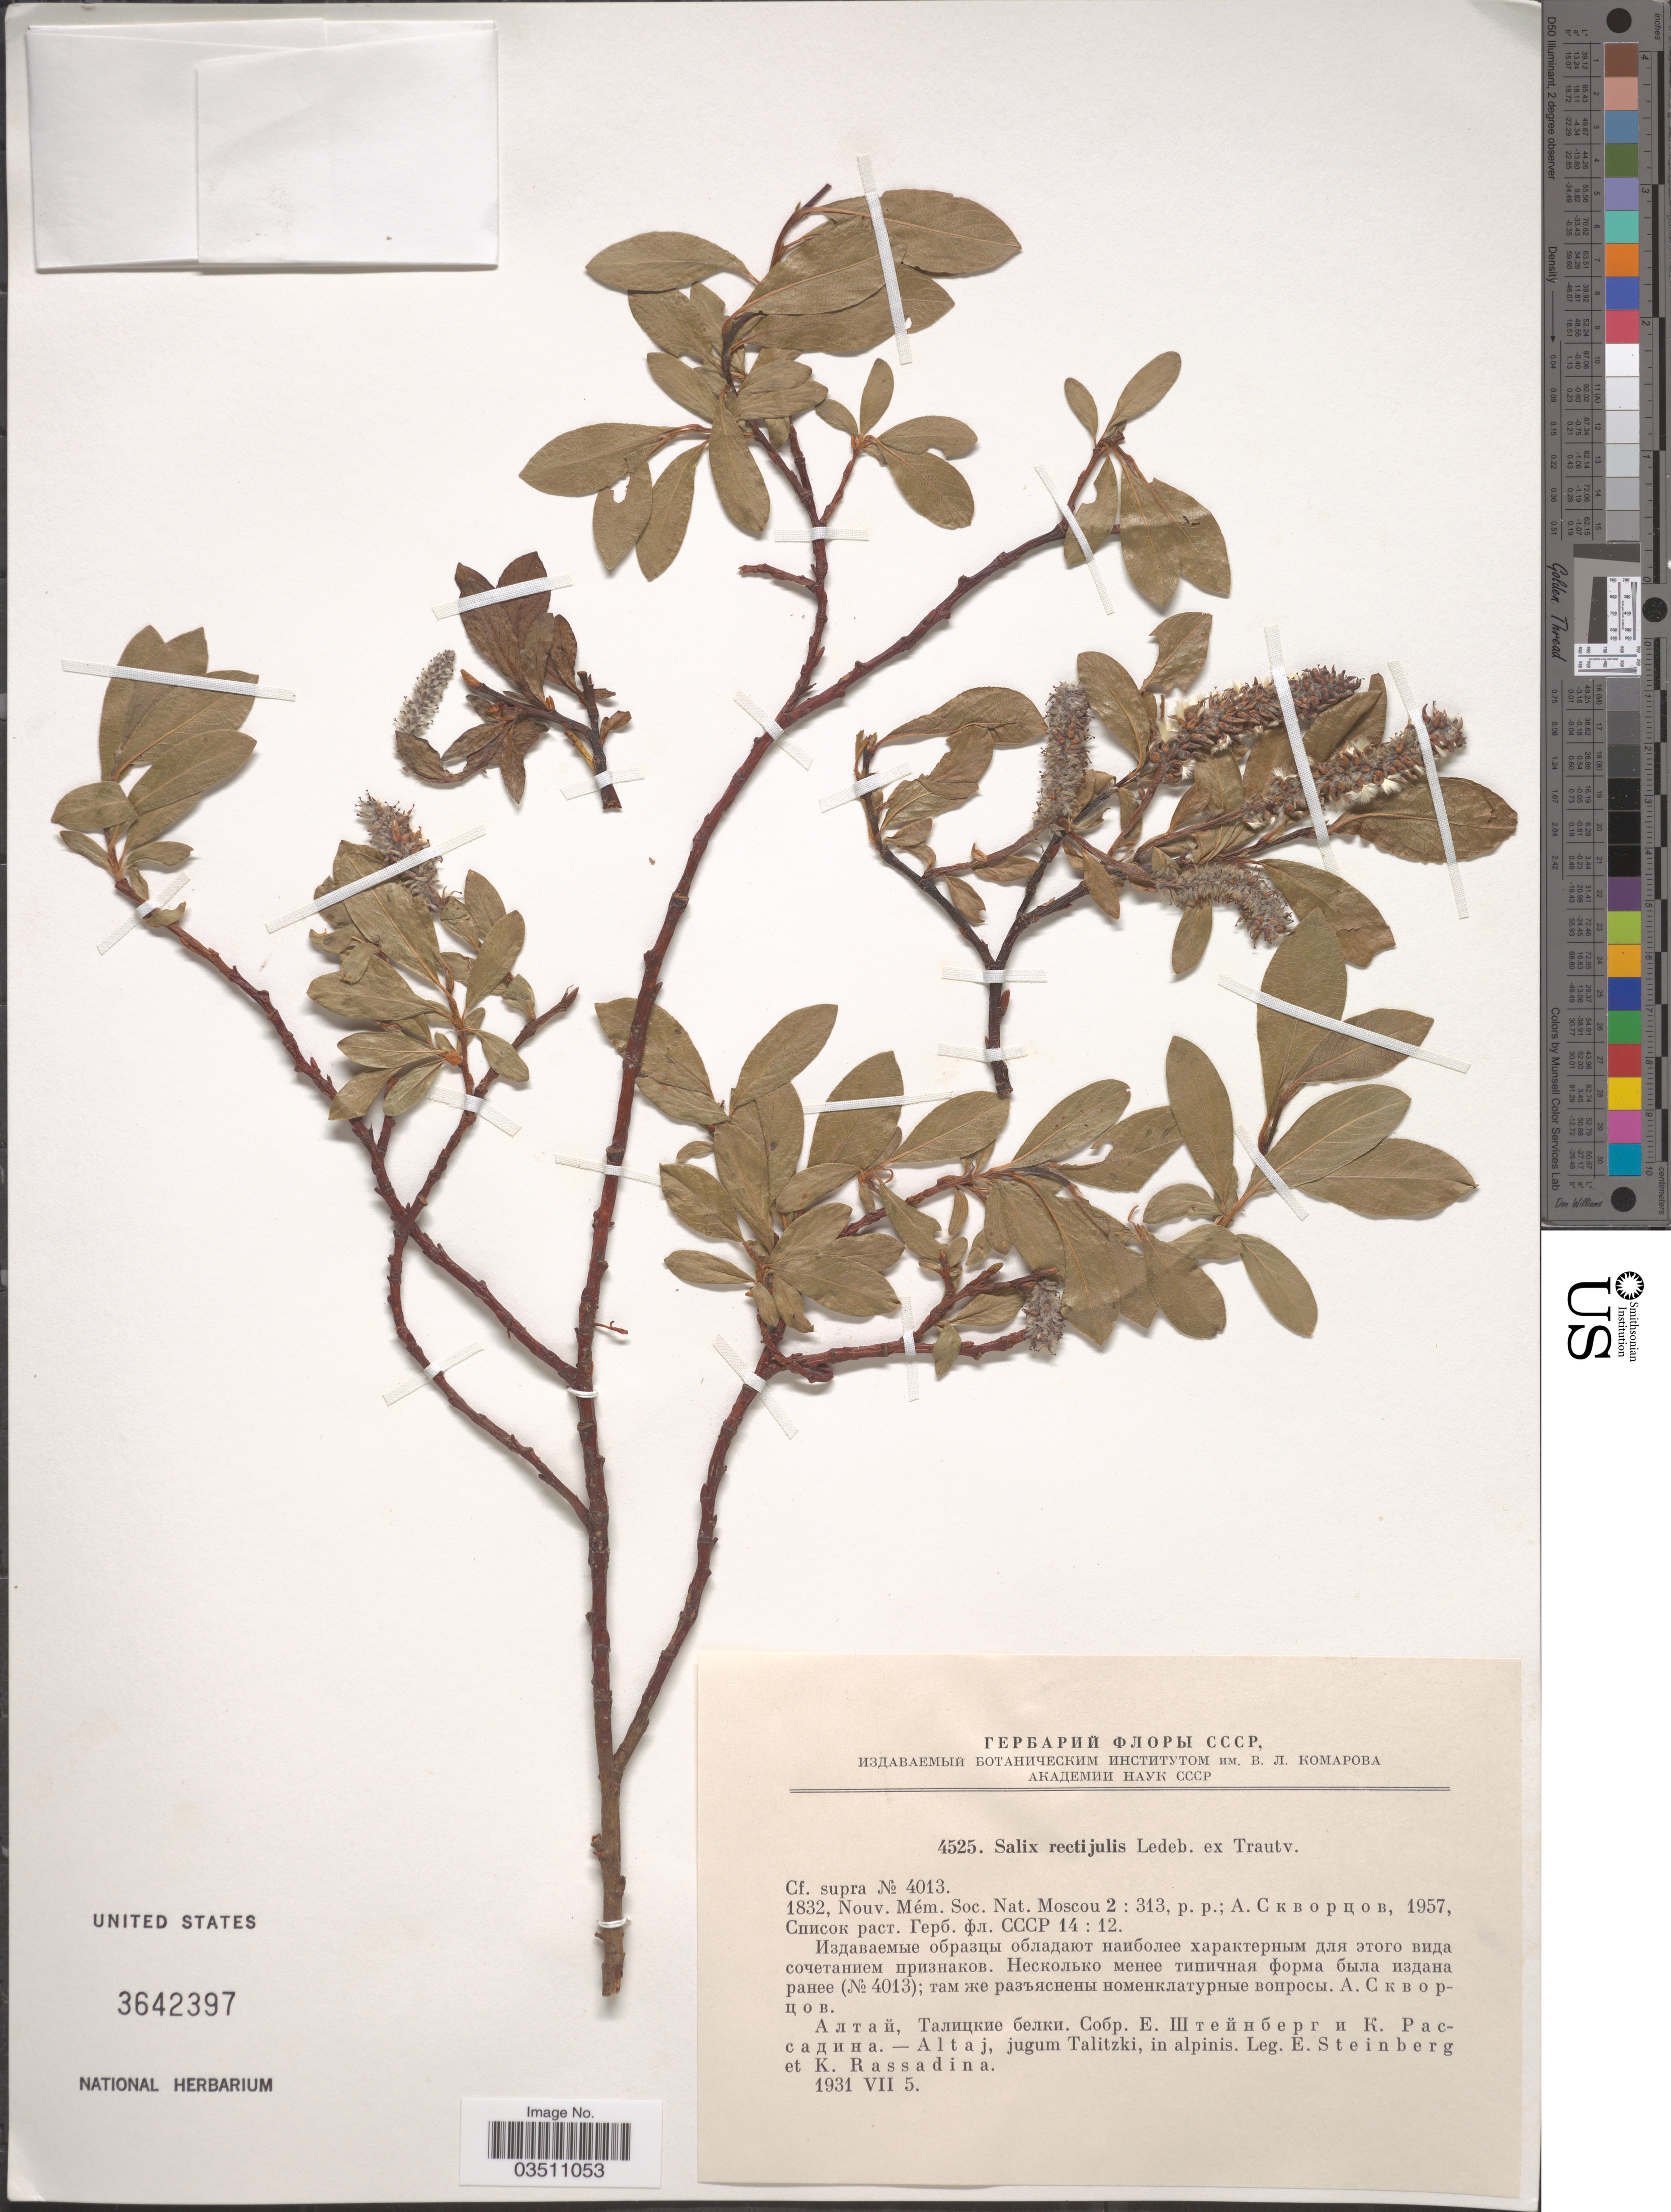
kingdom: Plantae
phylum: Tracheophyta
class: Magnoliopsida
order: Malpighiales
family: Salicaceae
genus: Salix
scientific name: Salix rectijulis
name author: Trautv.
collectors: E. Steinberg & K. Rassadina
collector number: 4525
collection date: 1931-07-05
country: Russian Federation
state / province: Altai Republic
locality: Altaj, jugum Talitzki, in alpinis.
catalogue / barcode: US 3642397